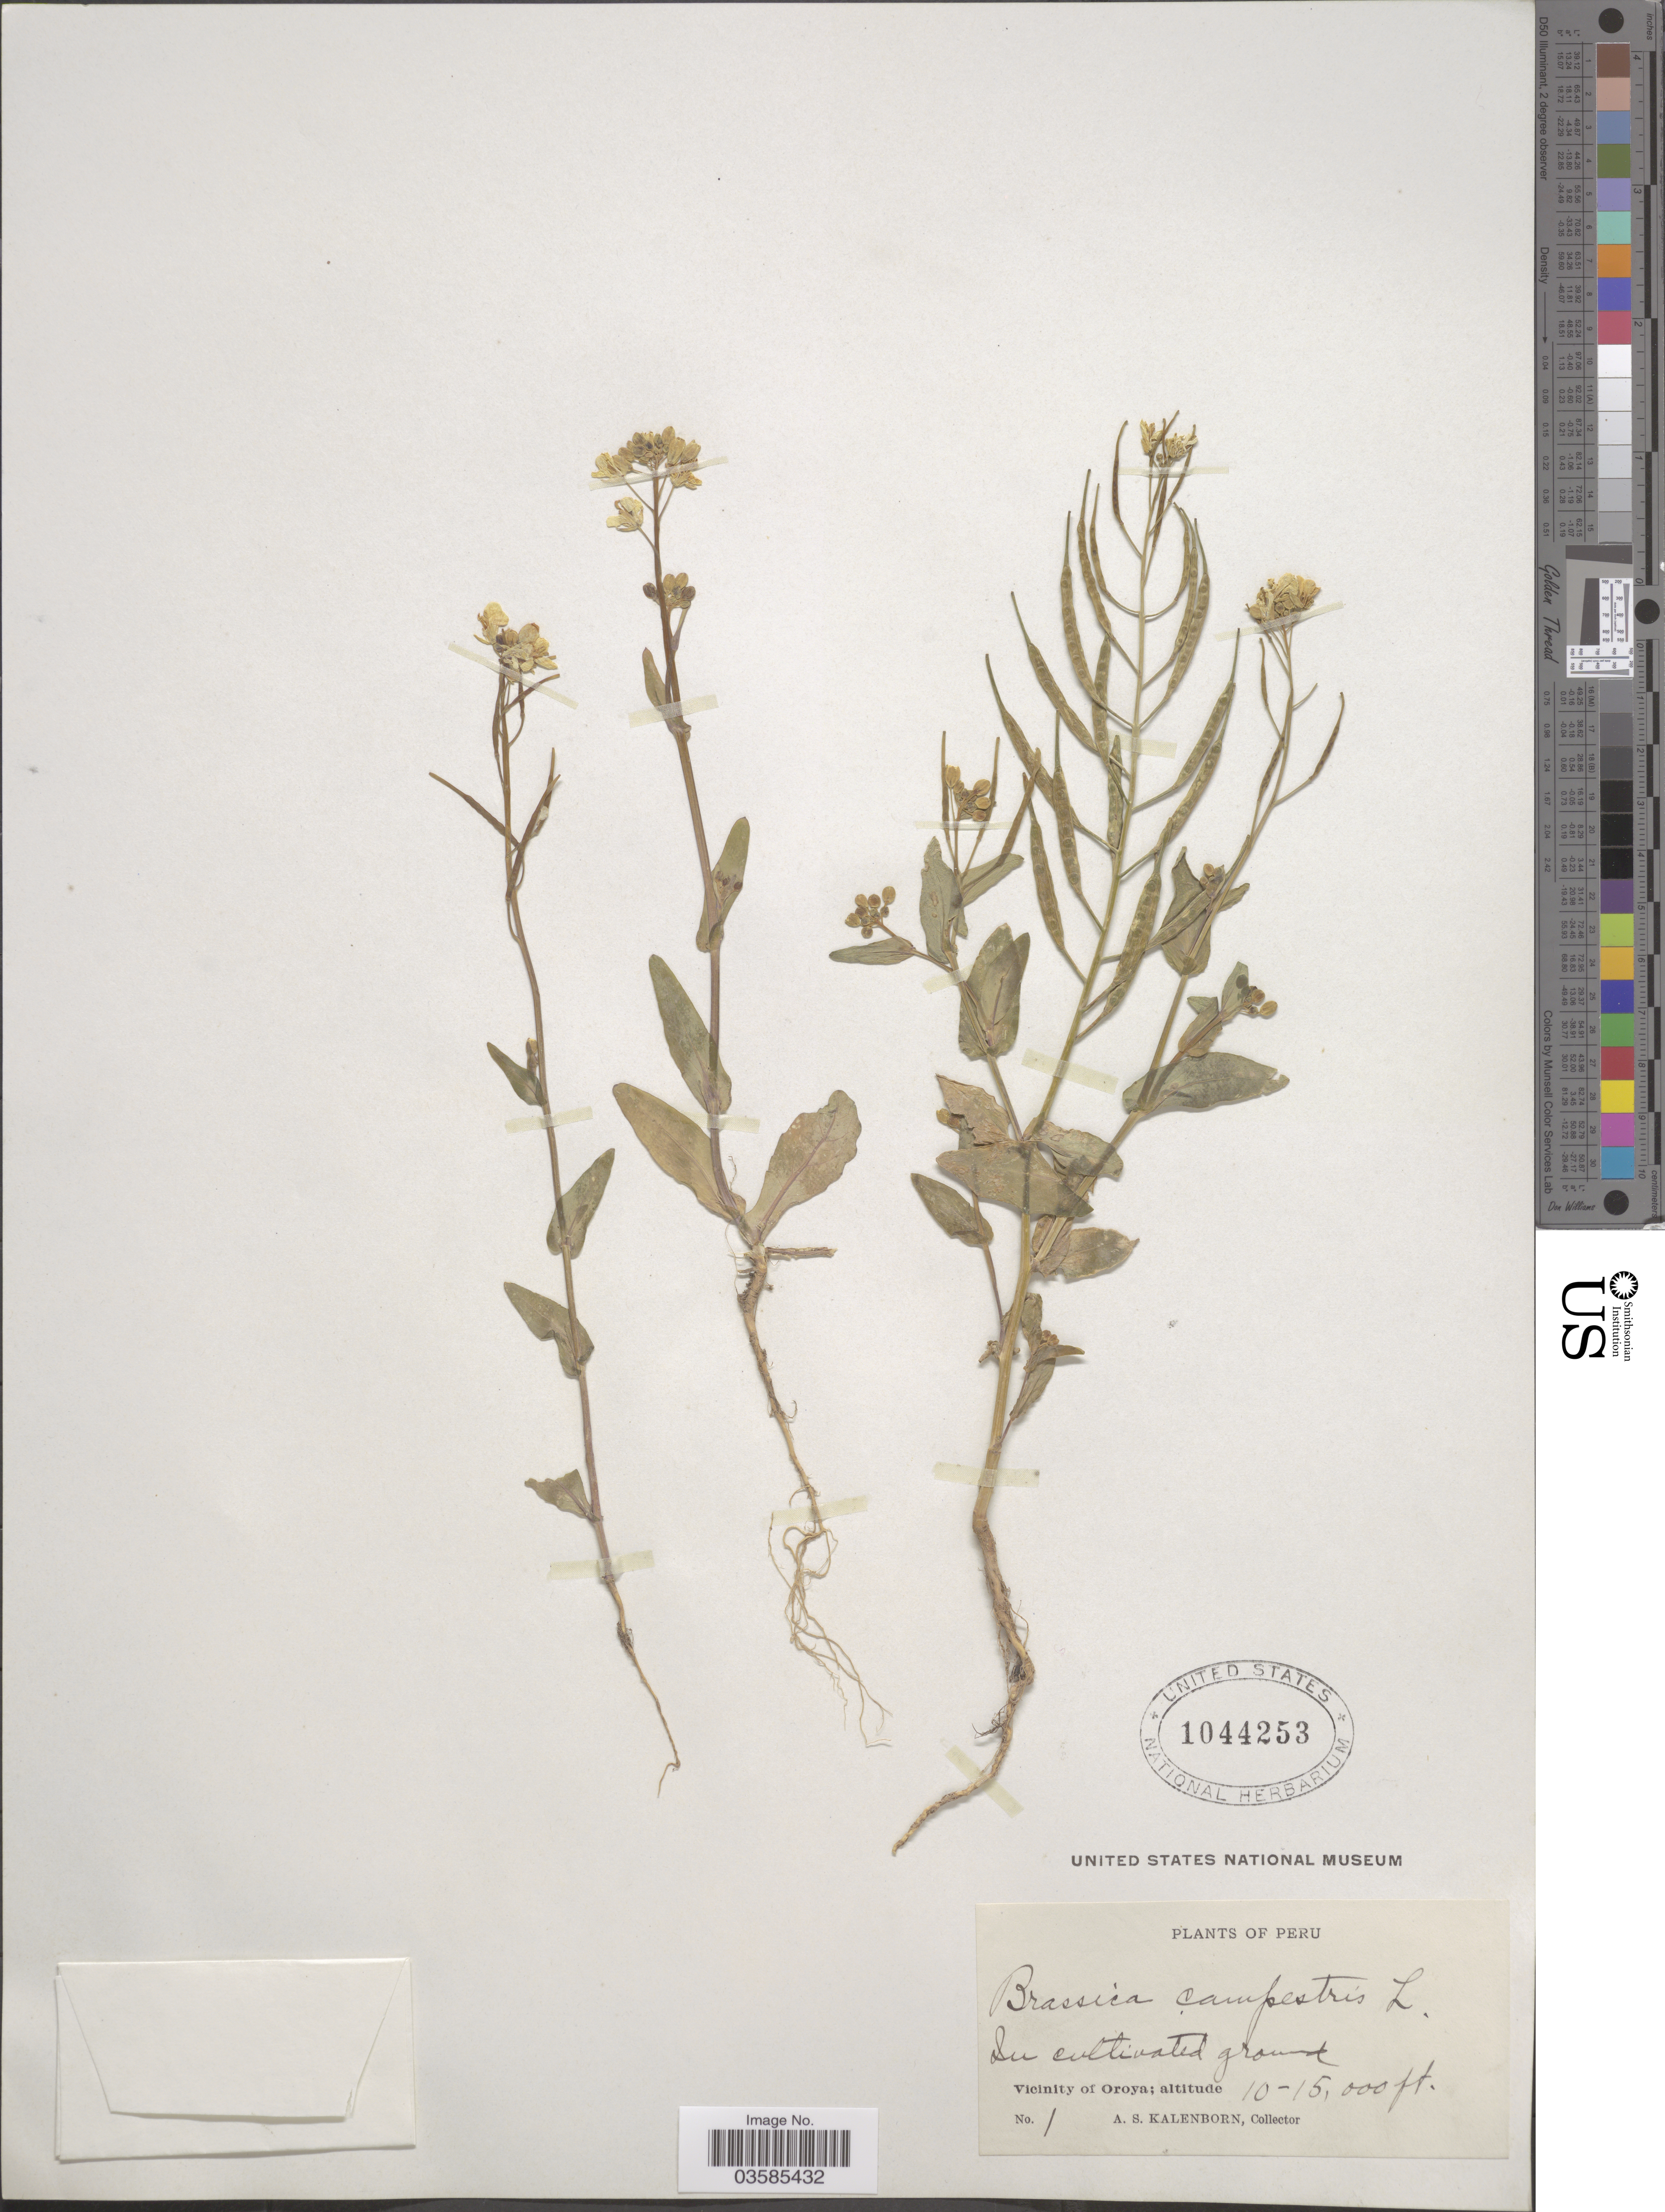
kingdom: Plantae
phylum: Tracheophyta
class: Magnoliopsida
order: Brassicales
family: Brassicaceae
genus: Brassica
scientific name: Brassica campestris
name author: L.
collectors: A. Kalenborn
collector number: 1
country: Peru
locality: Vicinity of Oroya.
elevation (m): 3048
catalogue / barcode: US 1044253